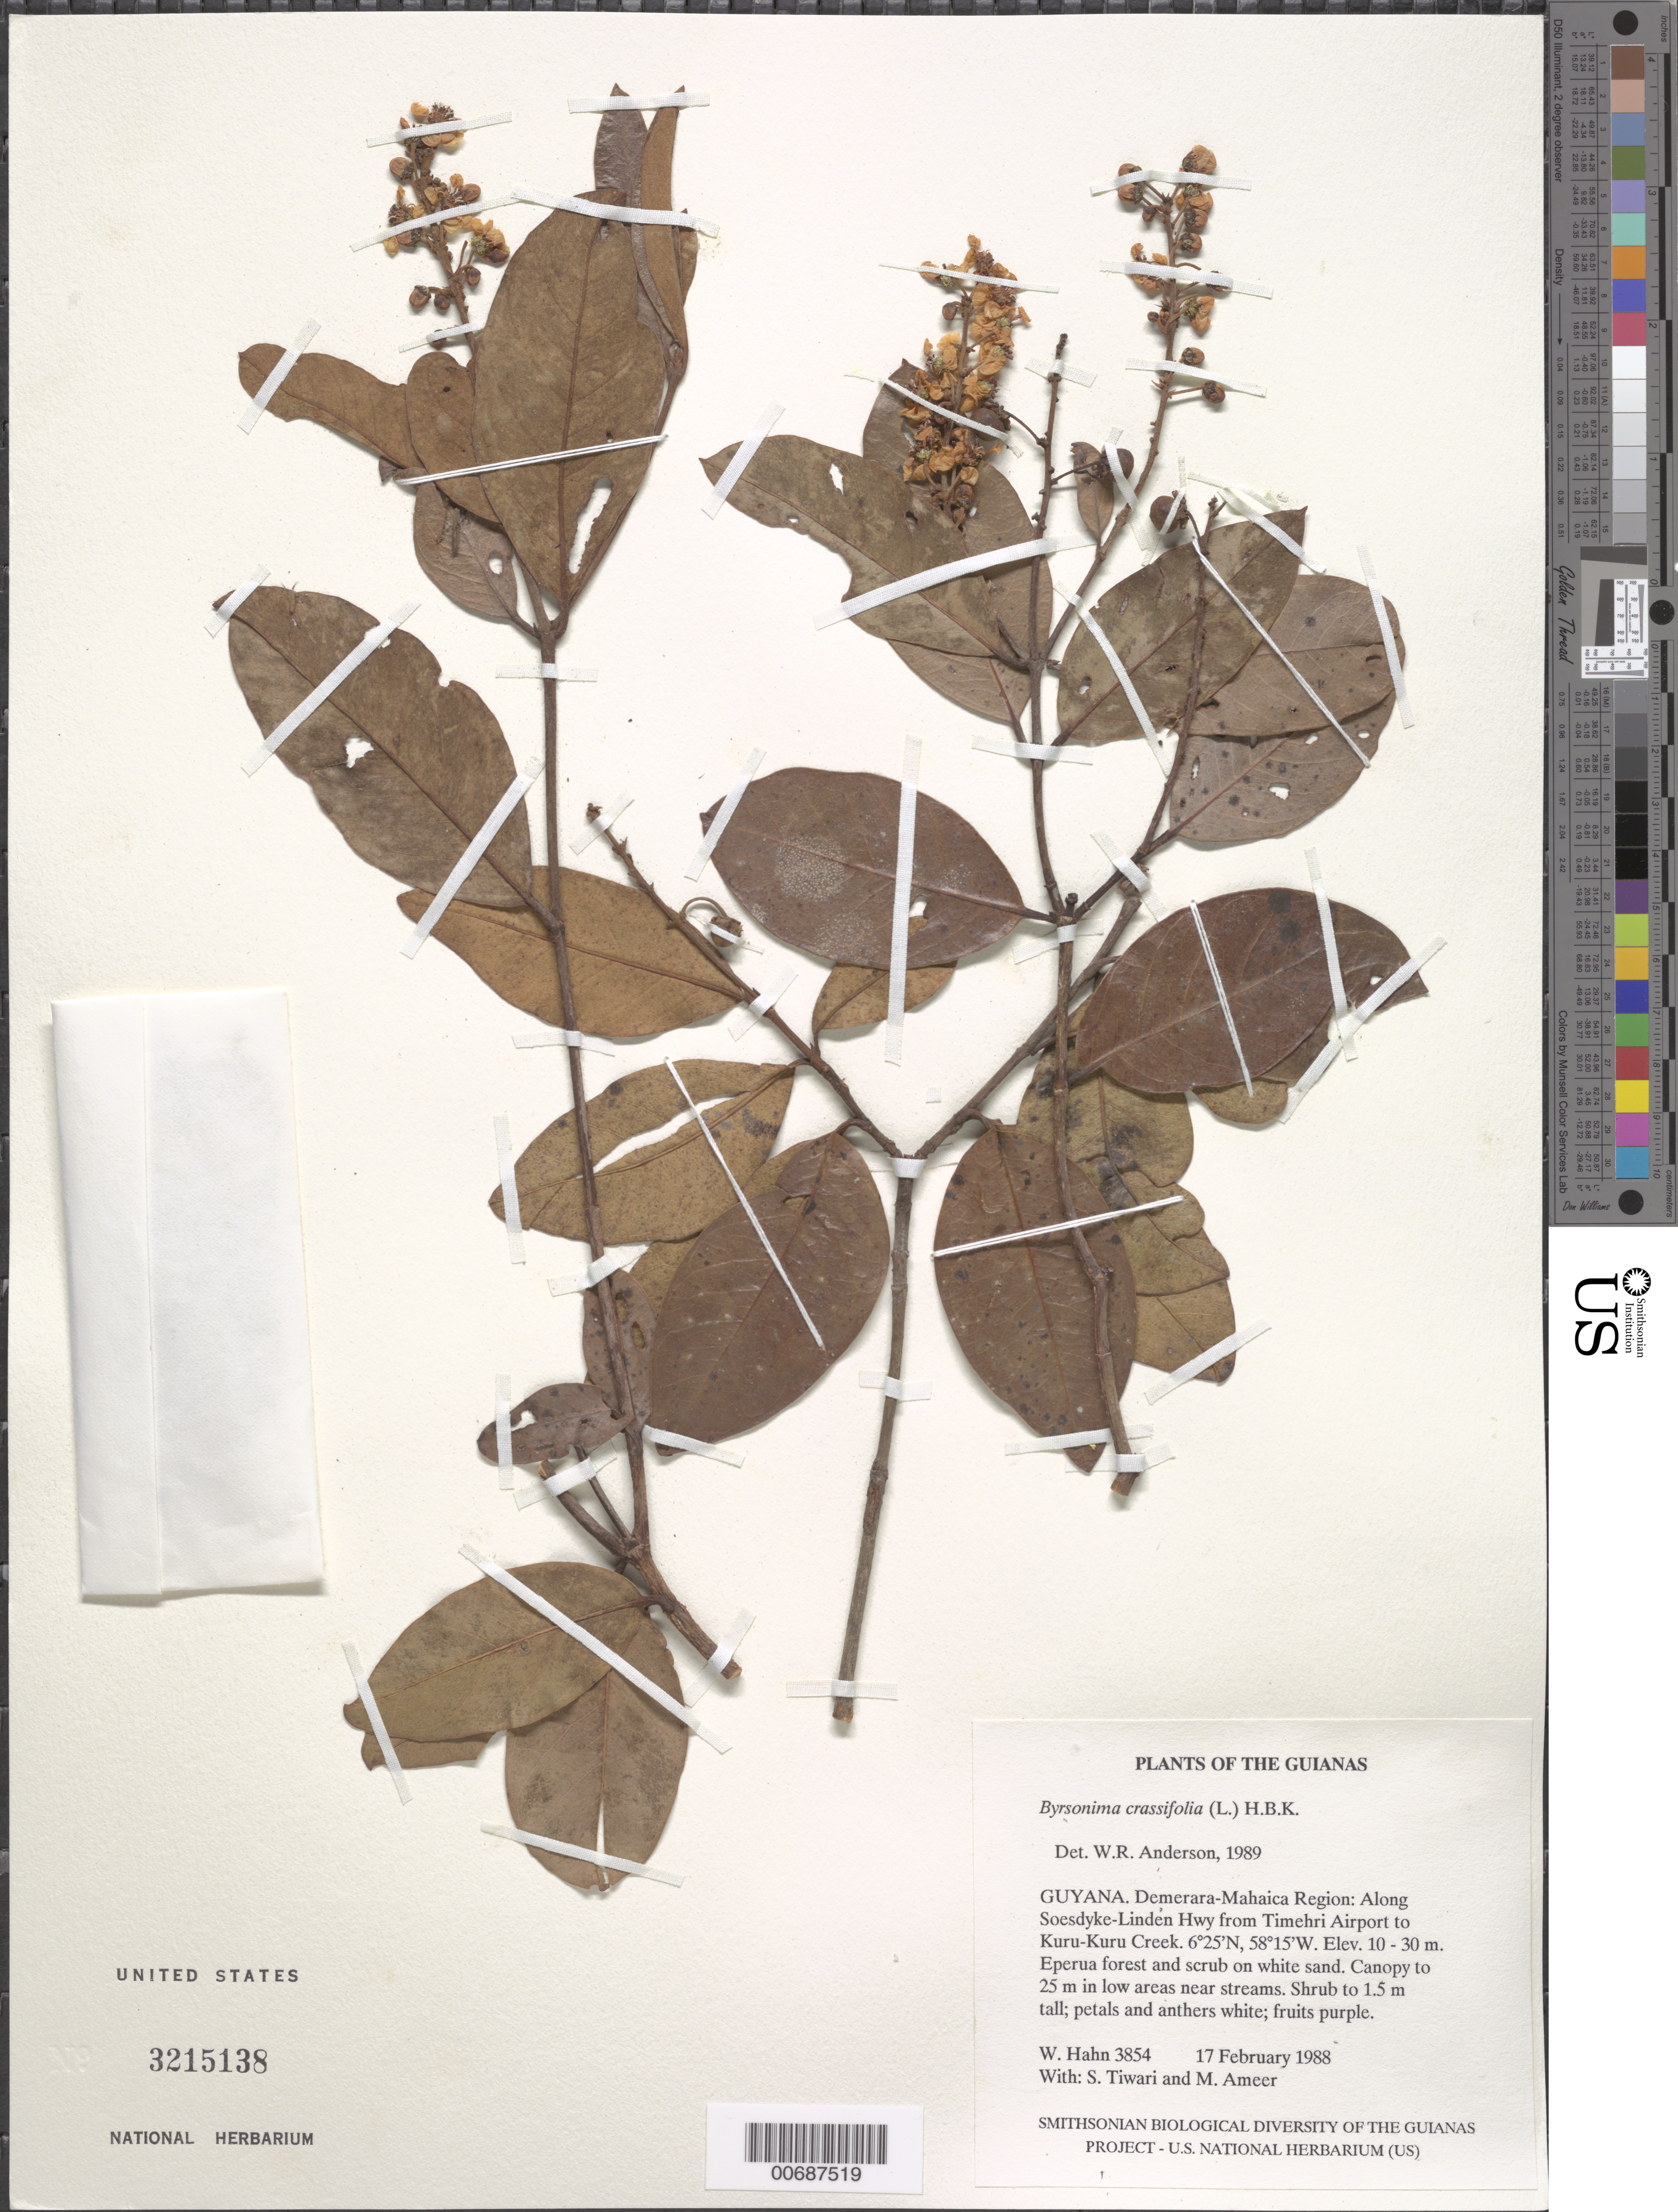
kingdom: Plantae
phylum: Tracheophyta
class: Magnoliopsida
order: Malpighiales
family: Malpighiaceae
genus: Byrsonima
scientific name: Byrsonima crassifolia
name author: (L.) Kunth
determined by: Anderson, W. R., (MICH), University of Michigan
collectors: W. Hahn, S. Tiwari & M. Ameer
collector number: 3854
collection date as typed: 17 February 1988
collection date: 1988-02-17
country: Guyana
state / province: Demerara-Mahaica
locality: Along Soesdyke-Linden Hwy from Timehri Airport to Kuru-Kuru Creek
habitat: Eperua forest and scrub on white sand. Canopy to 25 m in low areas near streams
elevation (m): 10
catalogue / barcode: US 3215138